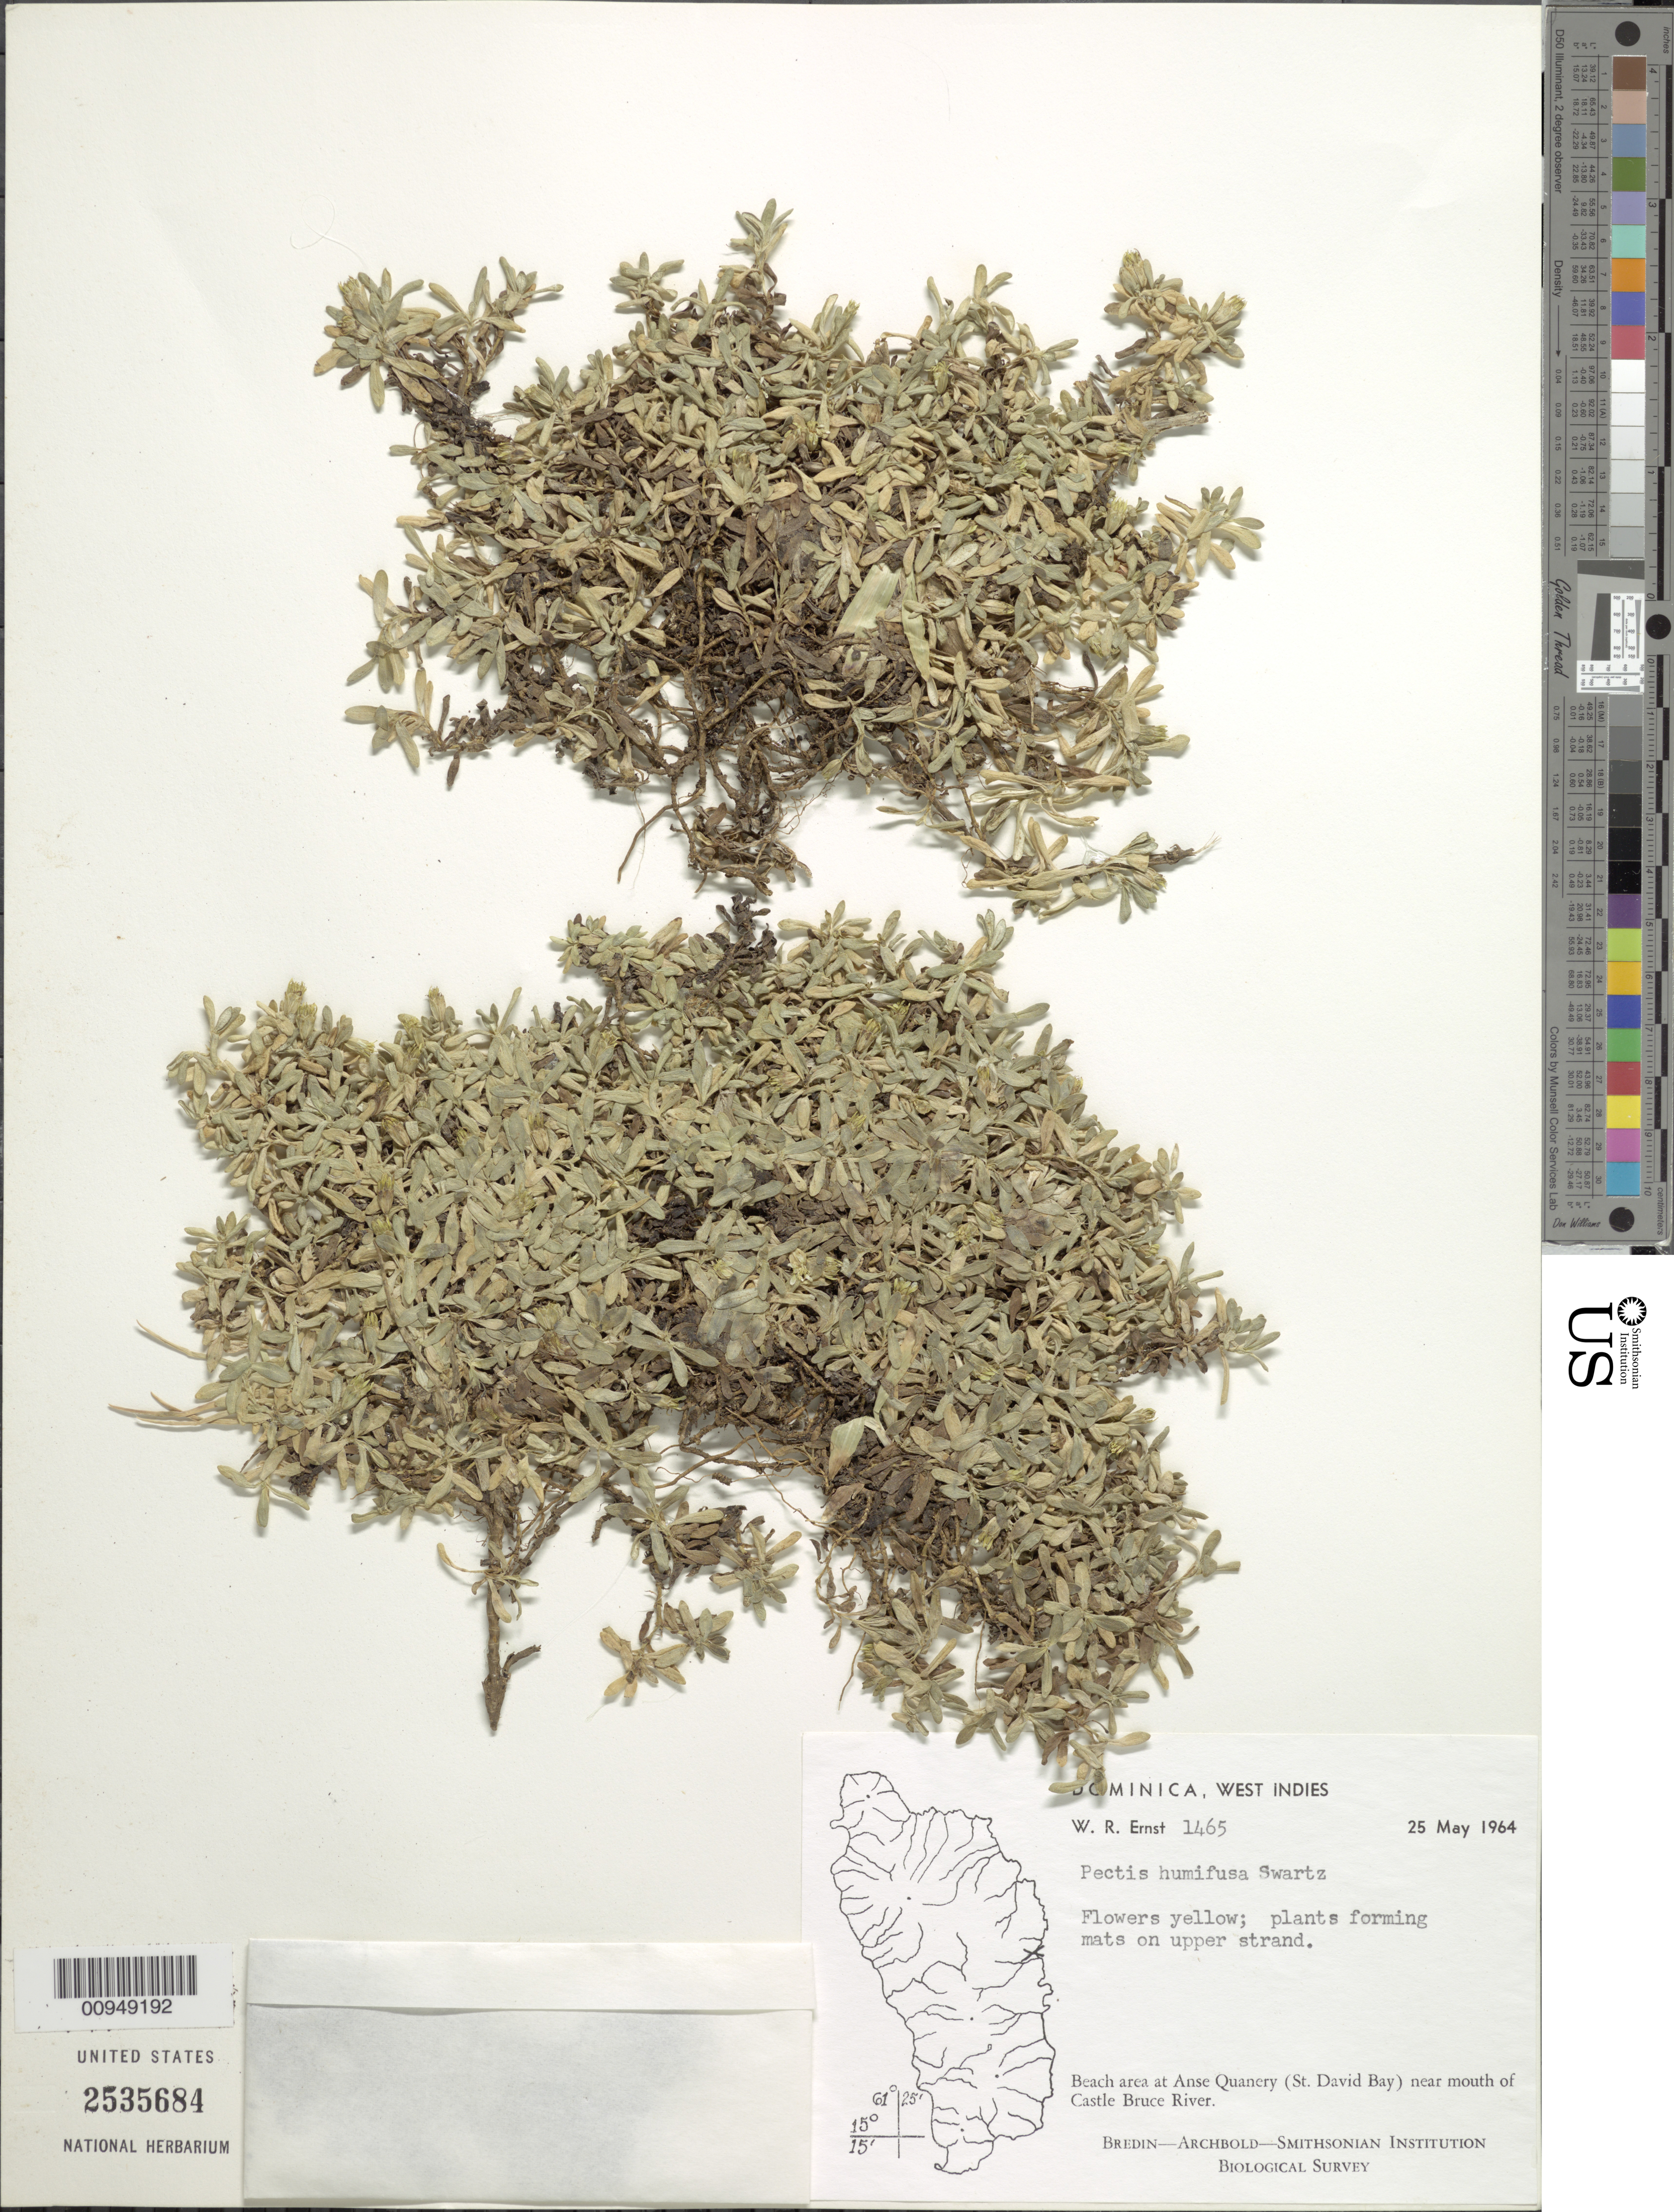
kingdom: Plantae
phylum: Tracheophyta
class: Magnoliopsida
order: Asterales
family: Asteraceae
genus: Pectis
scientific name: Pectis humifusa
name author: Sw.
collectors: E. Ernst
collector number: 1465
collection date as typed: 25 May 1964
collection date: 1964-05-25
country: Dominica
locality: Beach area at Anse Quanery (St. David Bay) near mouth of Castle Bruce River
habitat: Beach area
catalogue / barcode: US 2535684